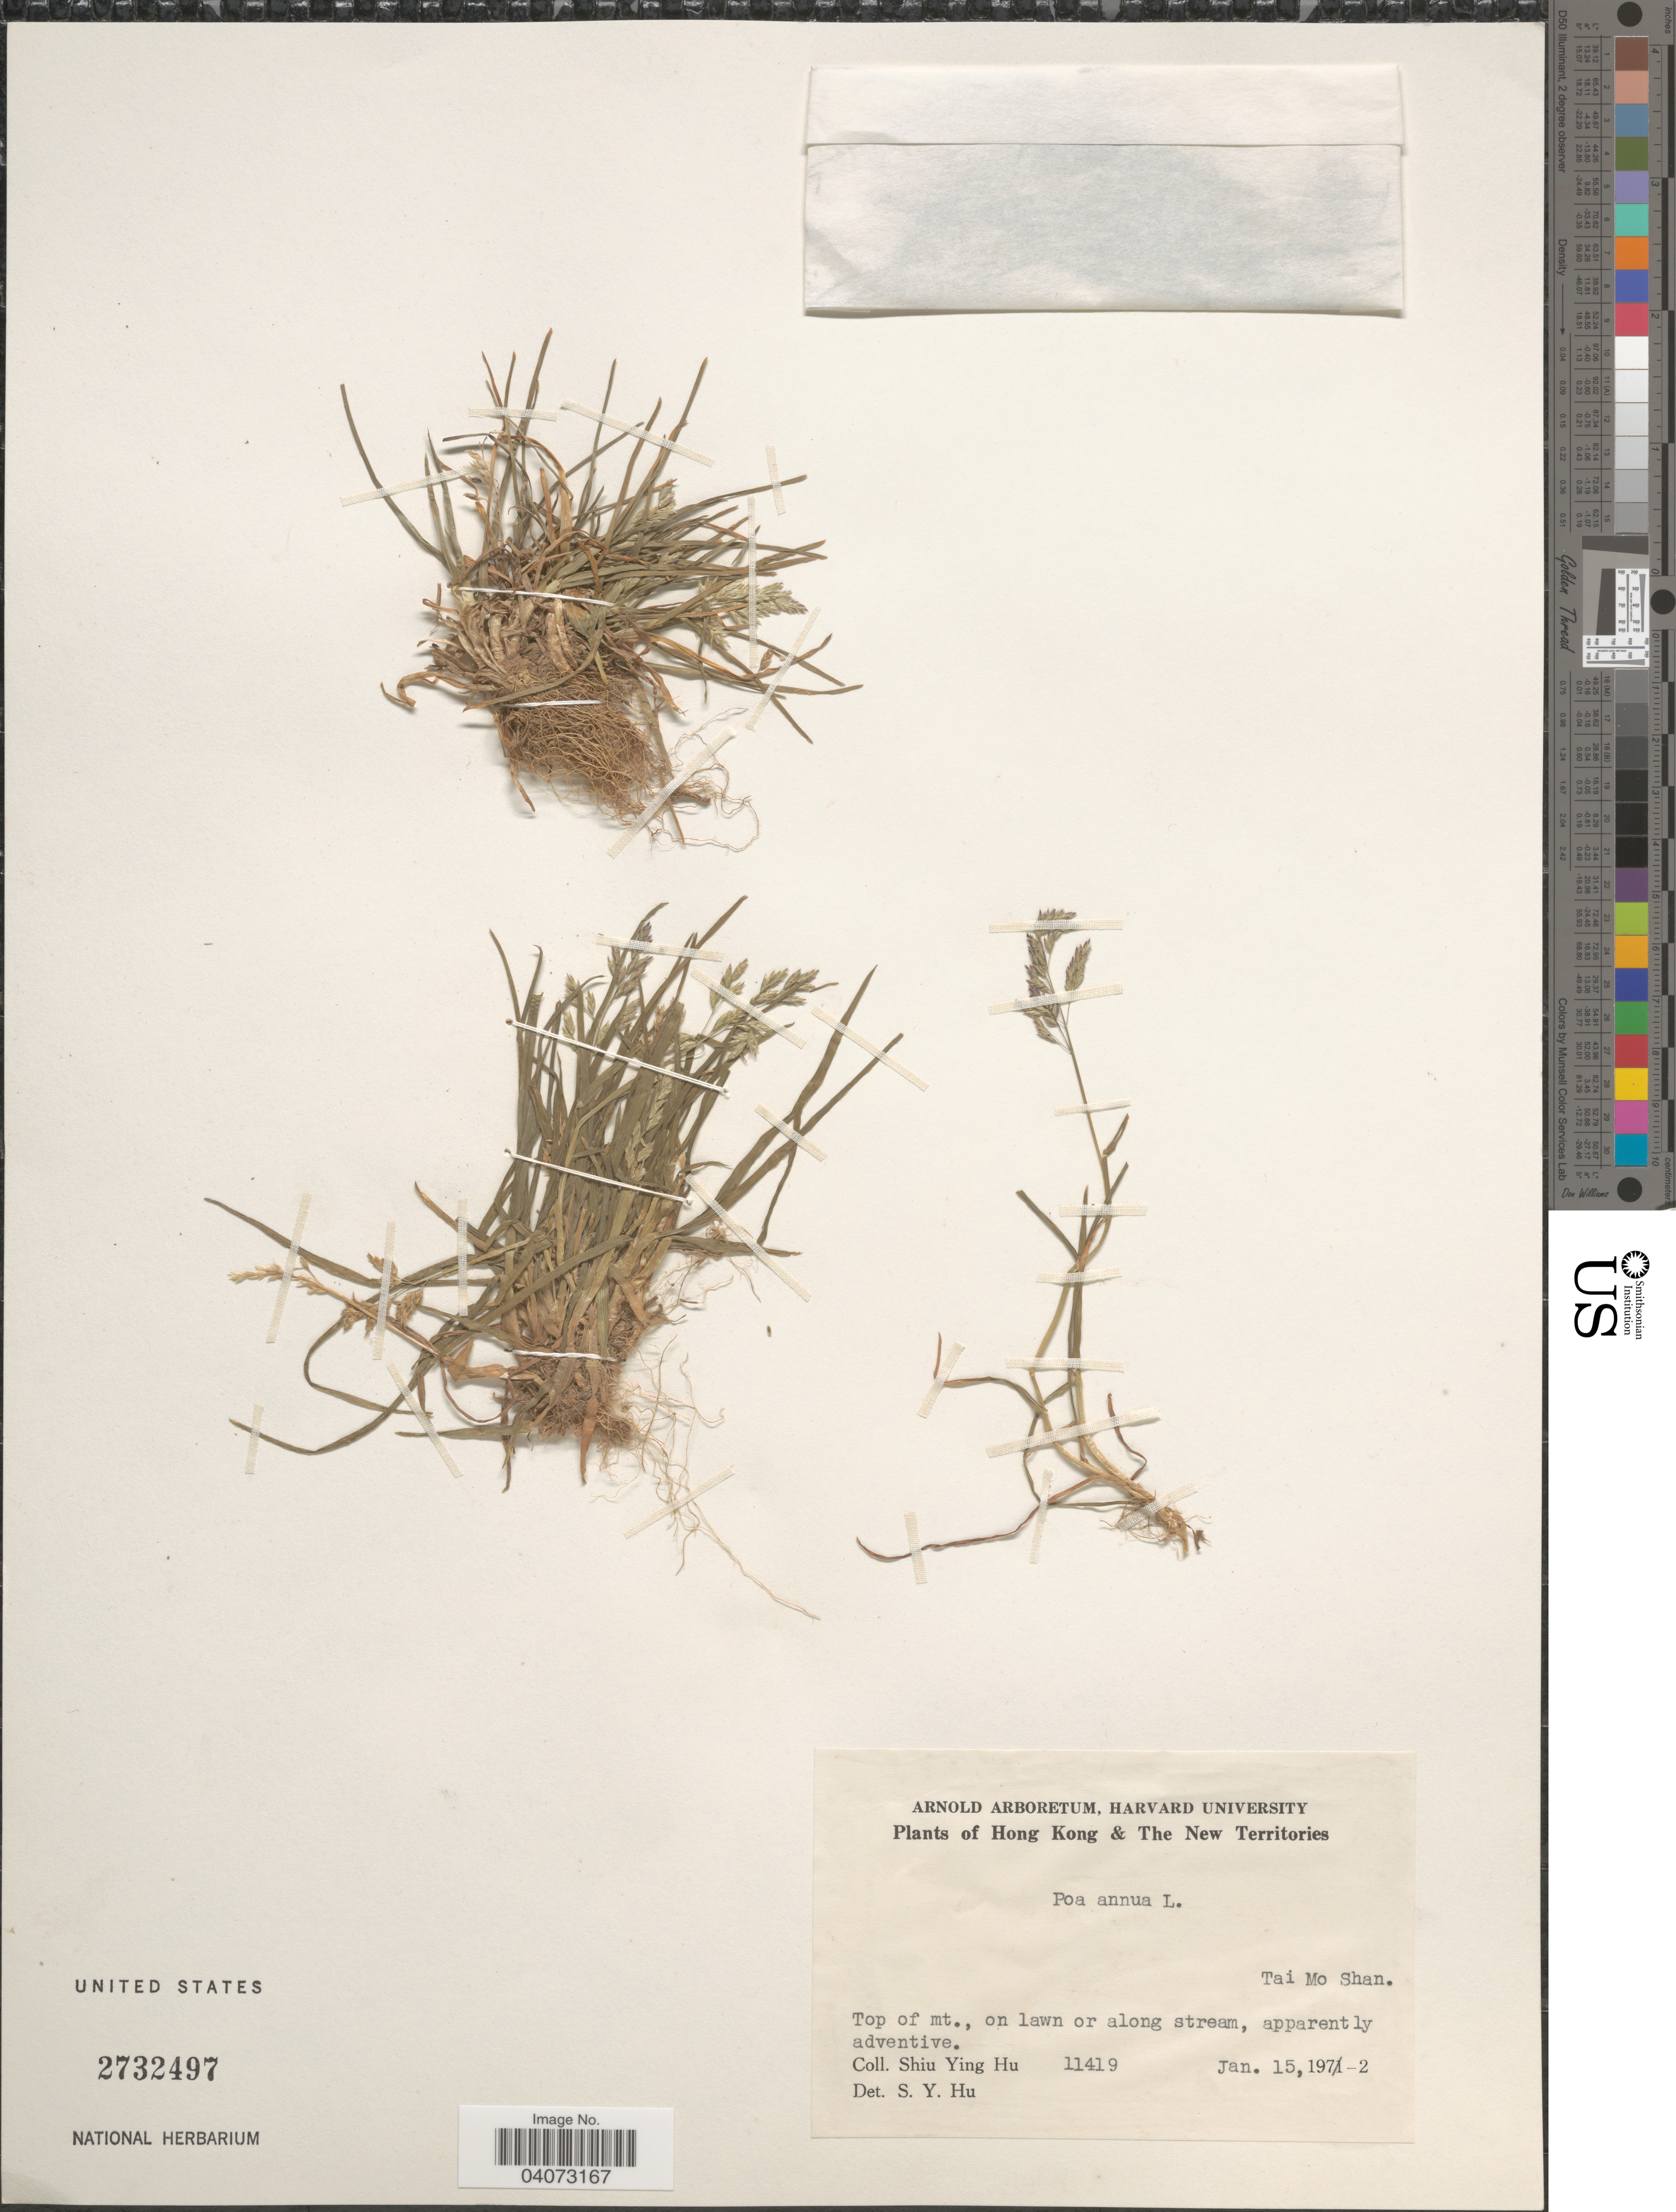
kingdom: Plantae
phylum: Tracheophyta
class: Liliopsida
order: Poales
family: Poaceae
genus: Poa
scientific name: Poa annua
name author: L.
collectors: S. Y. Hu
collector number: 11419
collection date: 1972-01-15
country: China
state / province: Hong Kong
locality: The New Territories. Tai Mo Shan. Top of mt., on lawn or along stream.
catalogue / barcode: US 2732497